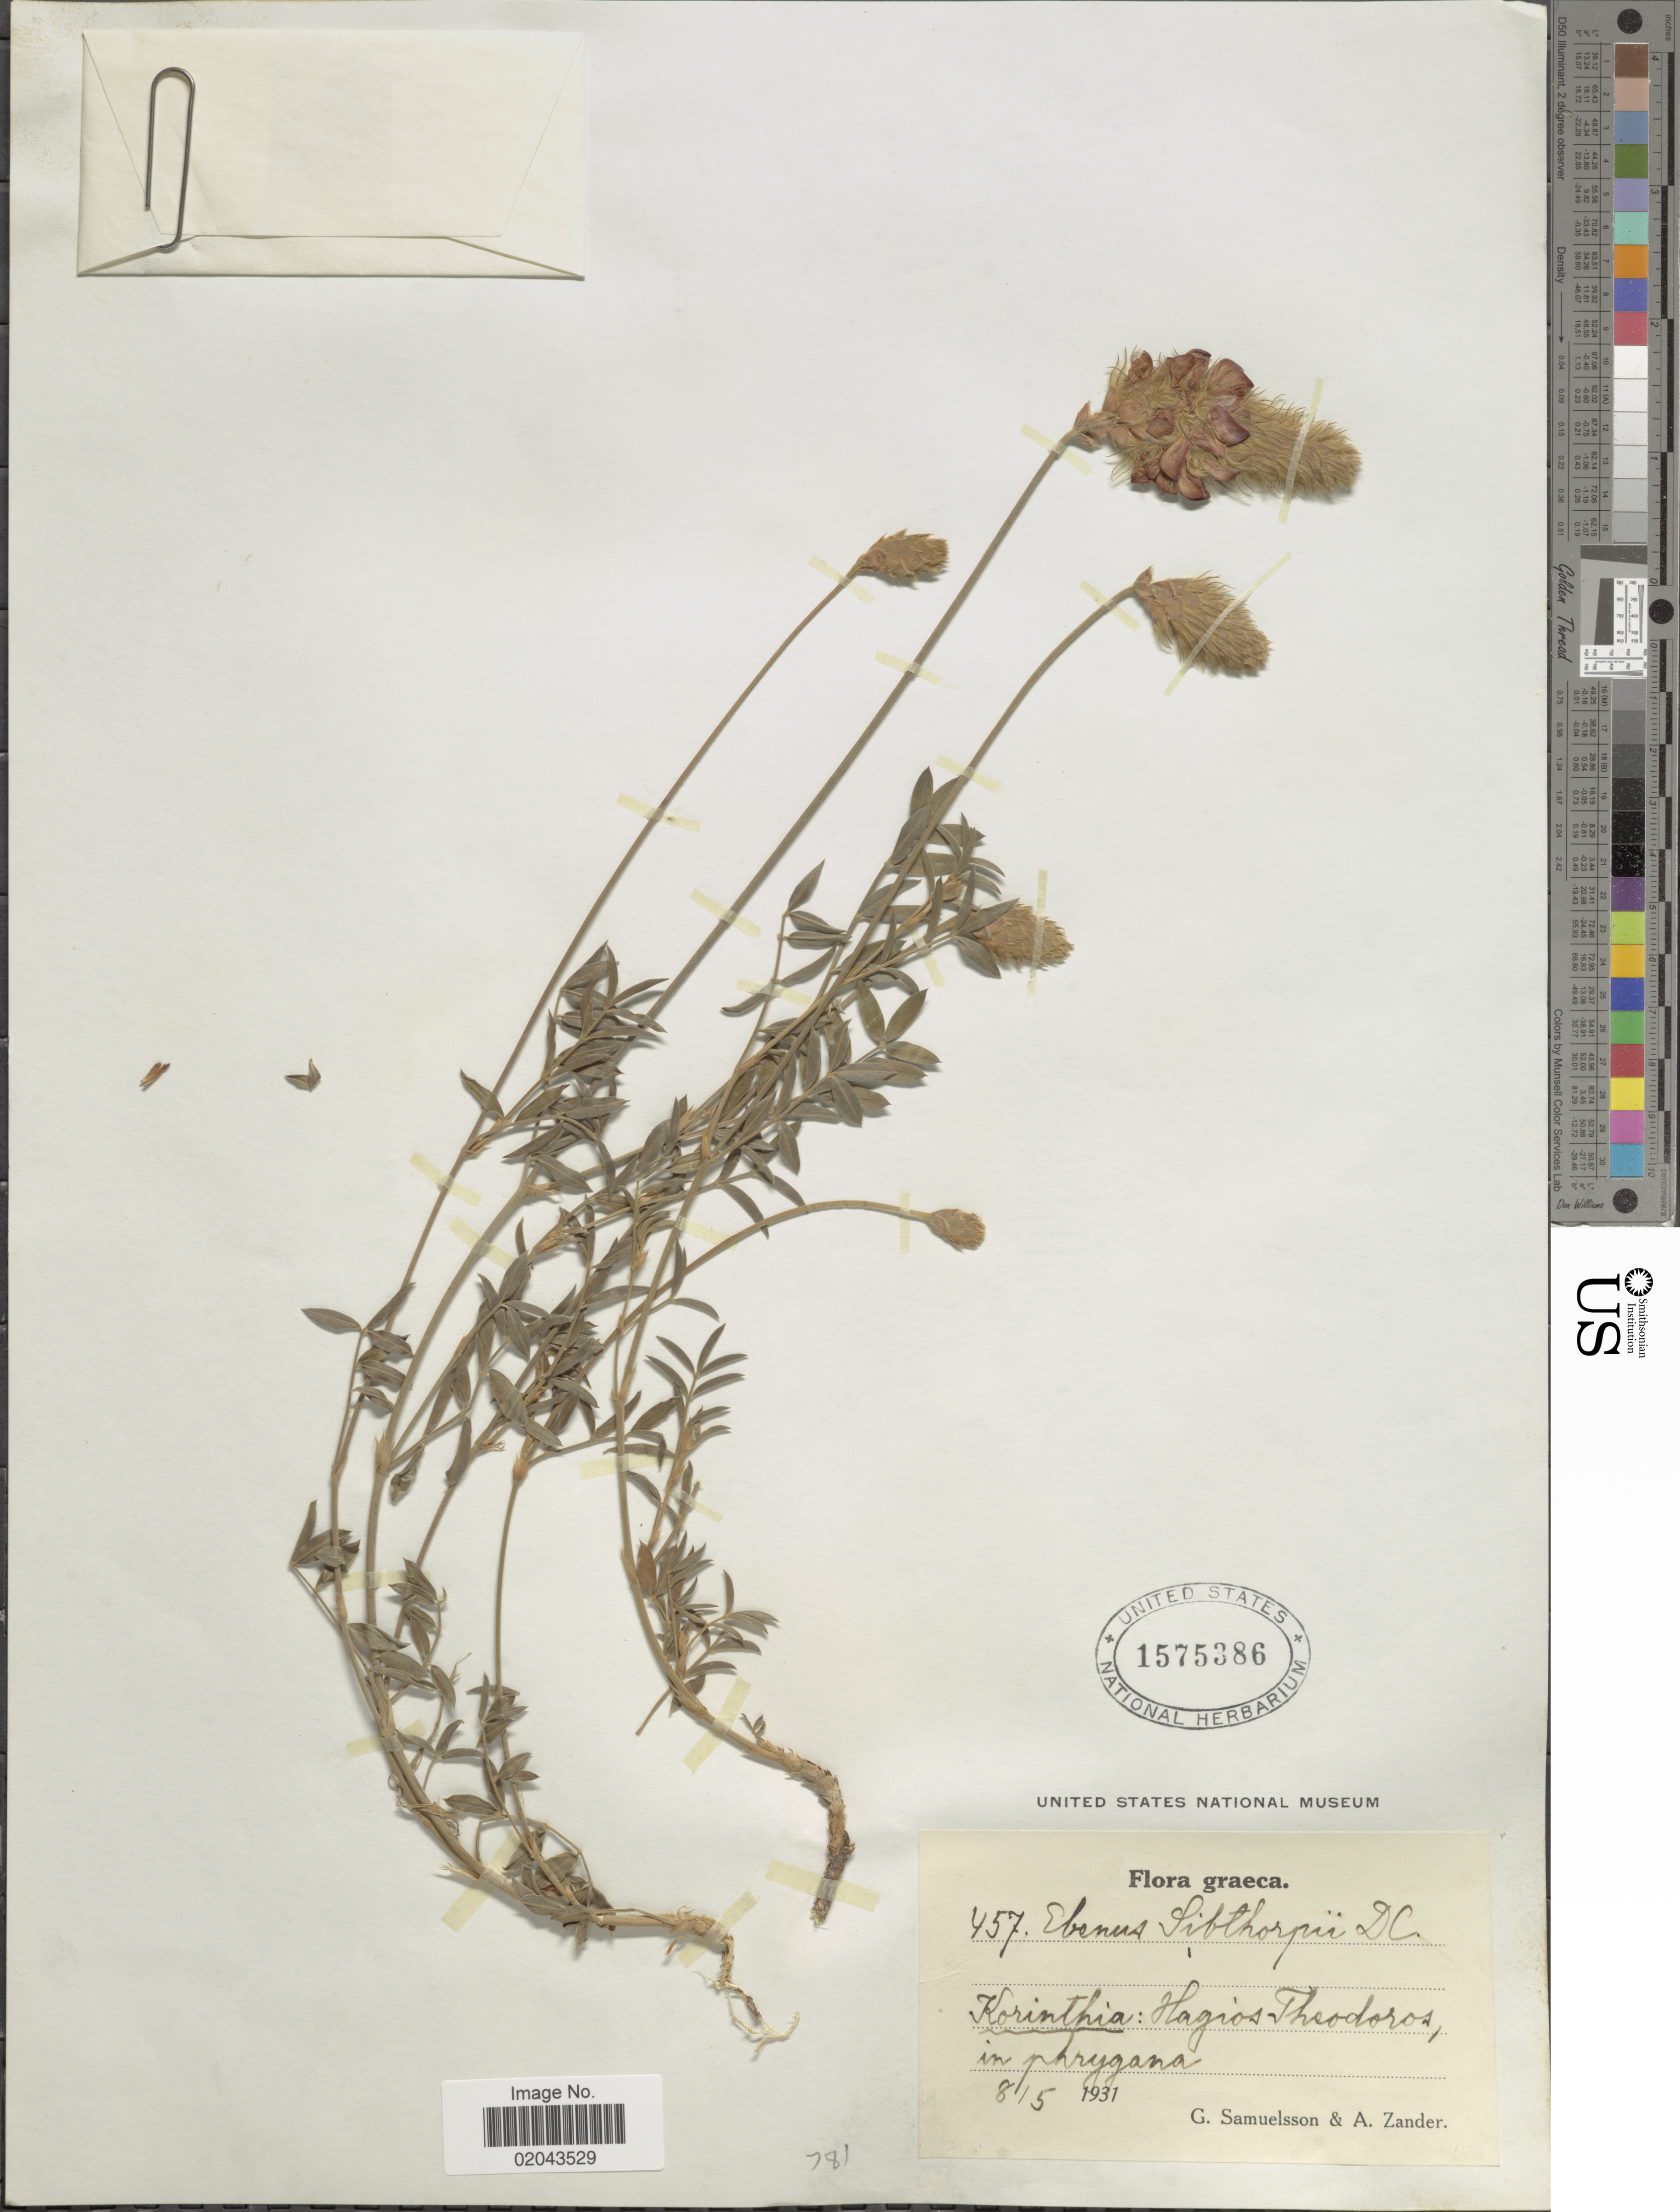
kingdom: Plantae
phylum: Tracheophyta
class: Magnoliopsida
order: Fabales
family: Fabaceae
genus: Ebenus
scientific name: Ebenus sibthorpii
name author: DC.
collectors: G. Samuelsson & A. Zander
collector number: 457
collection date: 1931-05-08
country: Greece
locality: Korinthia: Hagios Theodoros in parygana.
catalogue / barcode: US 1575386